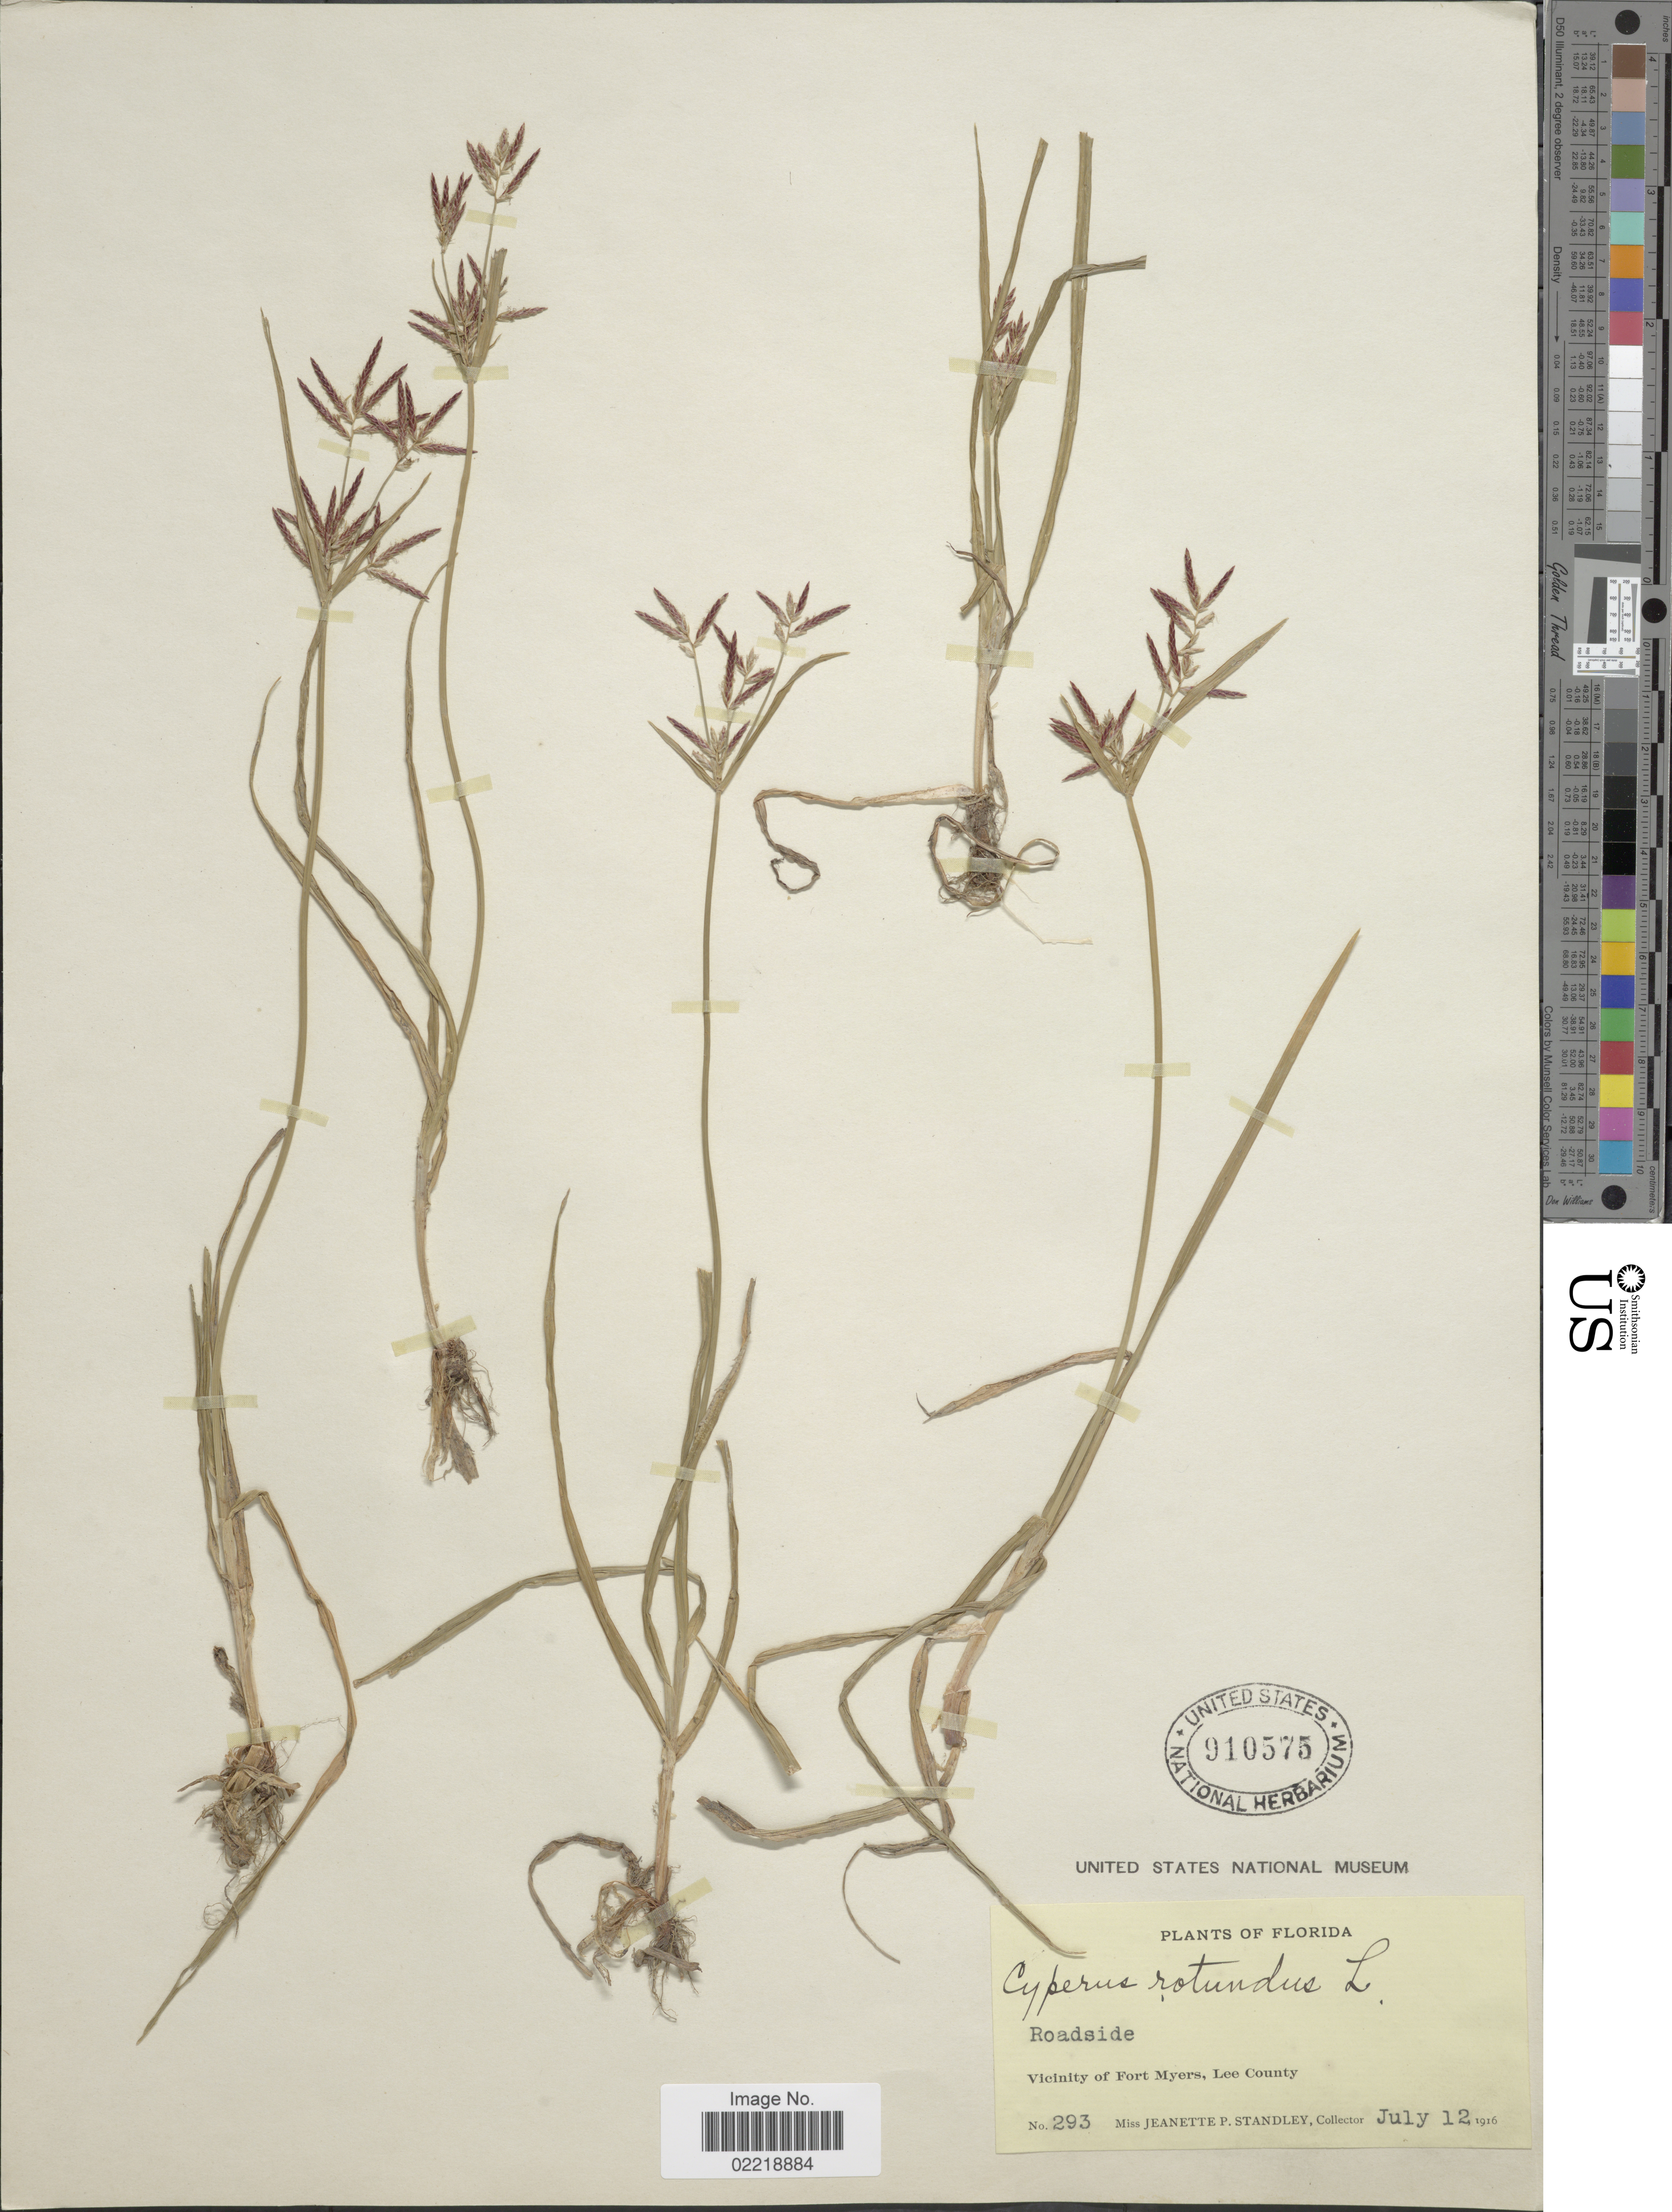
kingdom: Plantae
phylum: Tracheophyta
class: Liliopsida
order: Poales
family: Cyperaceae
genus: Cyperus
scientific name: Cyperus rotundus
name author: L.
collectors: J. P. Standley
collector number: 293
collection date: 1916-07-12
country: United States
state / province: Florida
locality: Roadside, Vicinity of Fort Meyers, Lee County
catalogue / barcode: US 910575